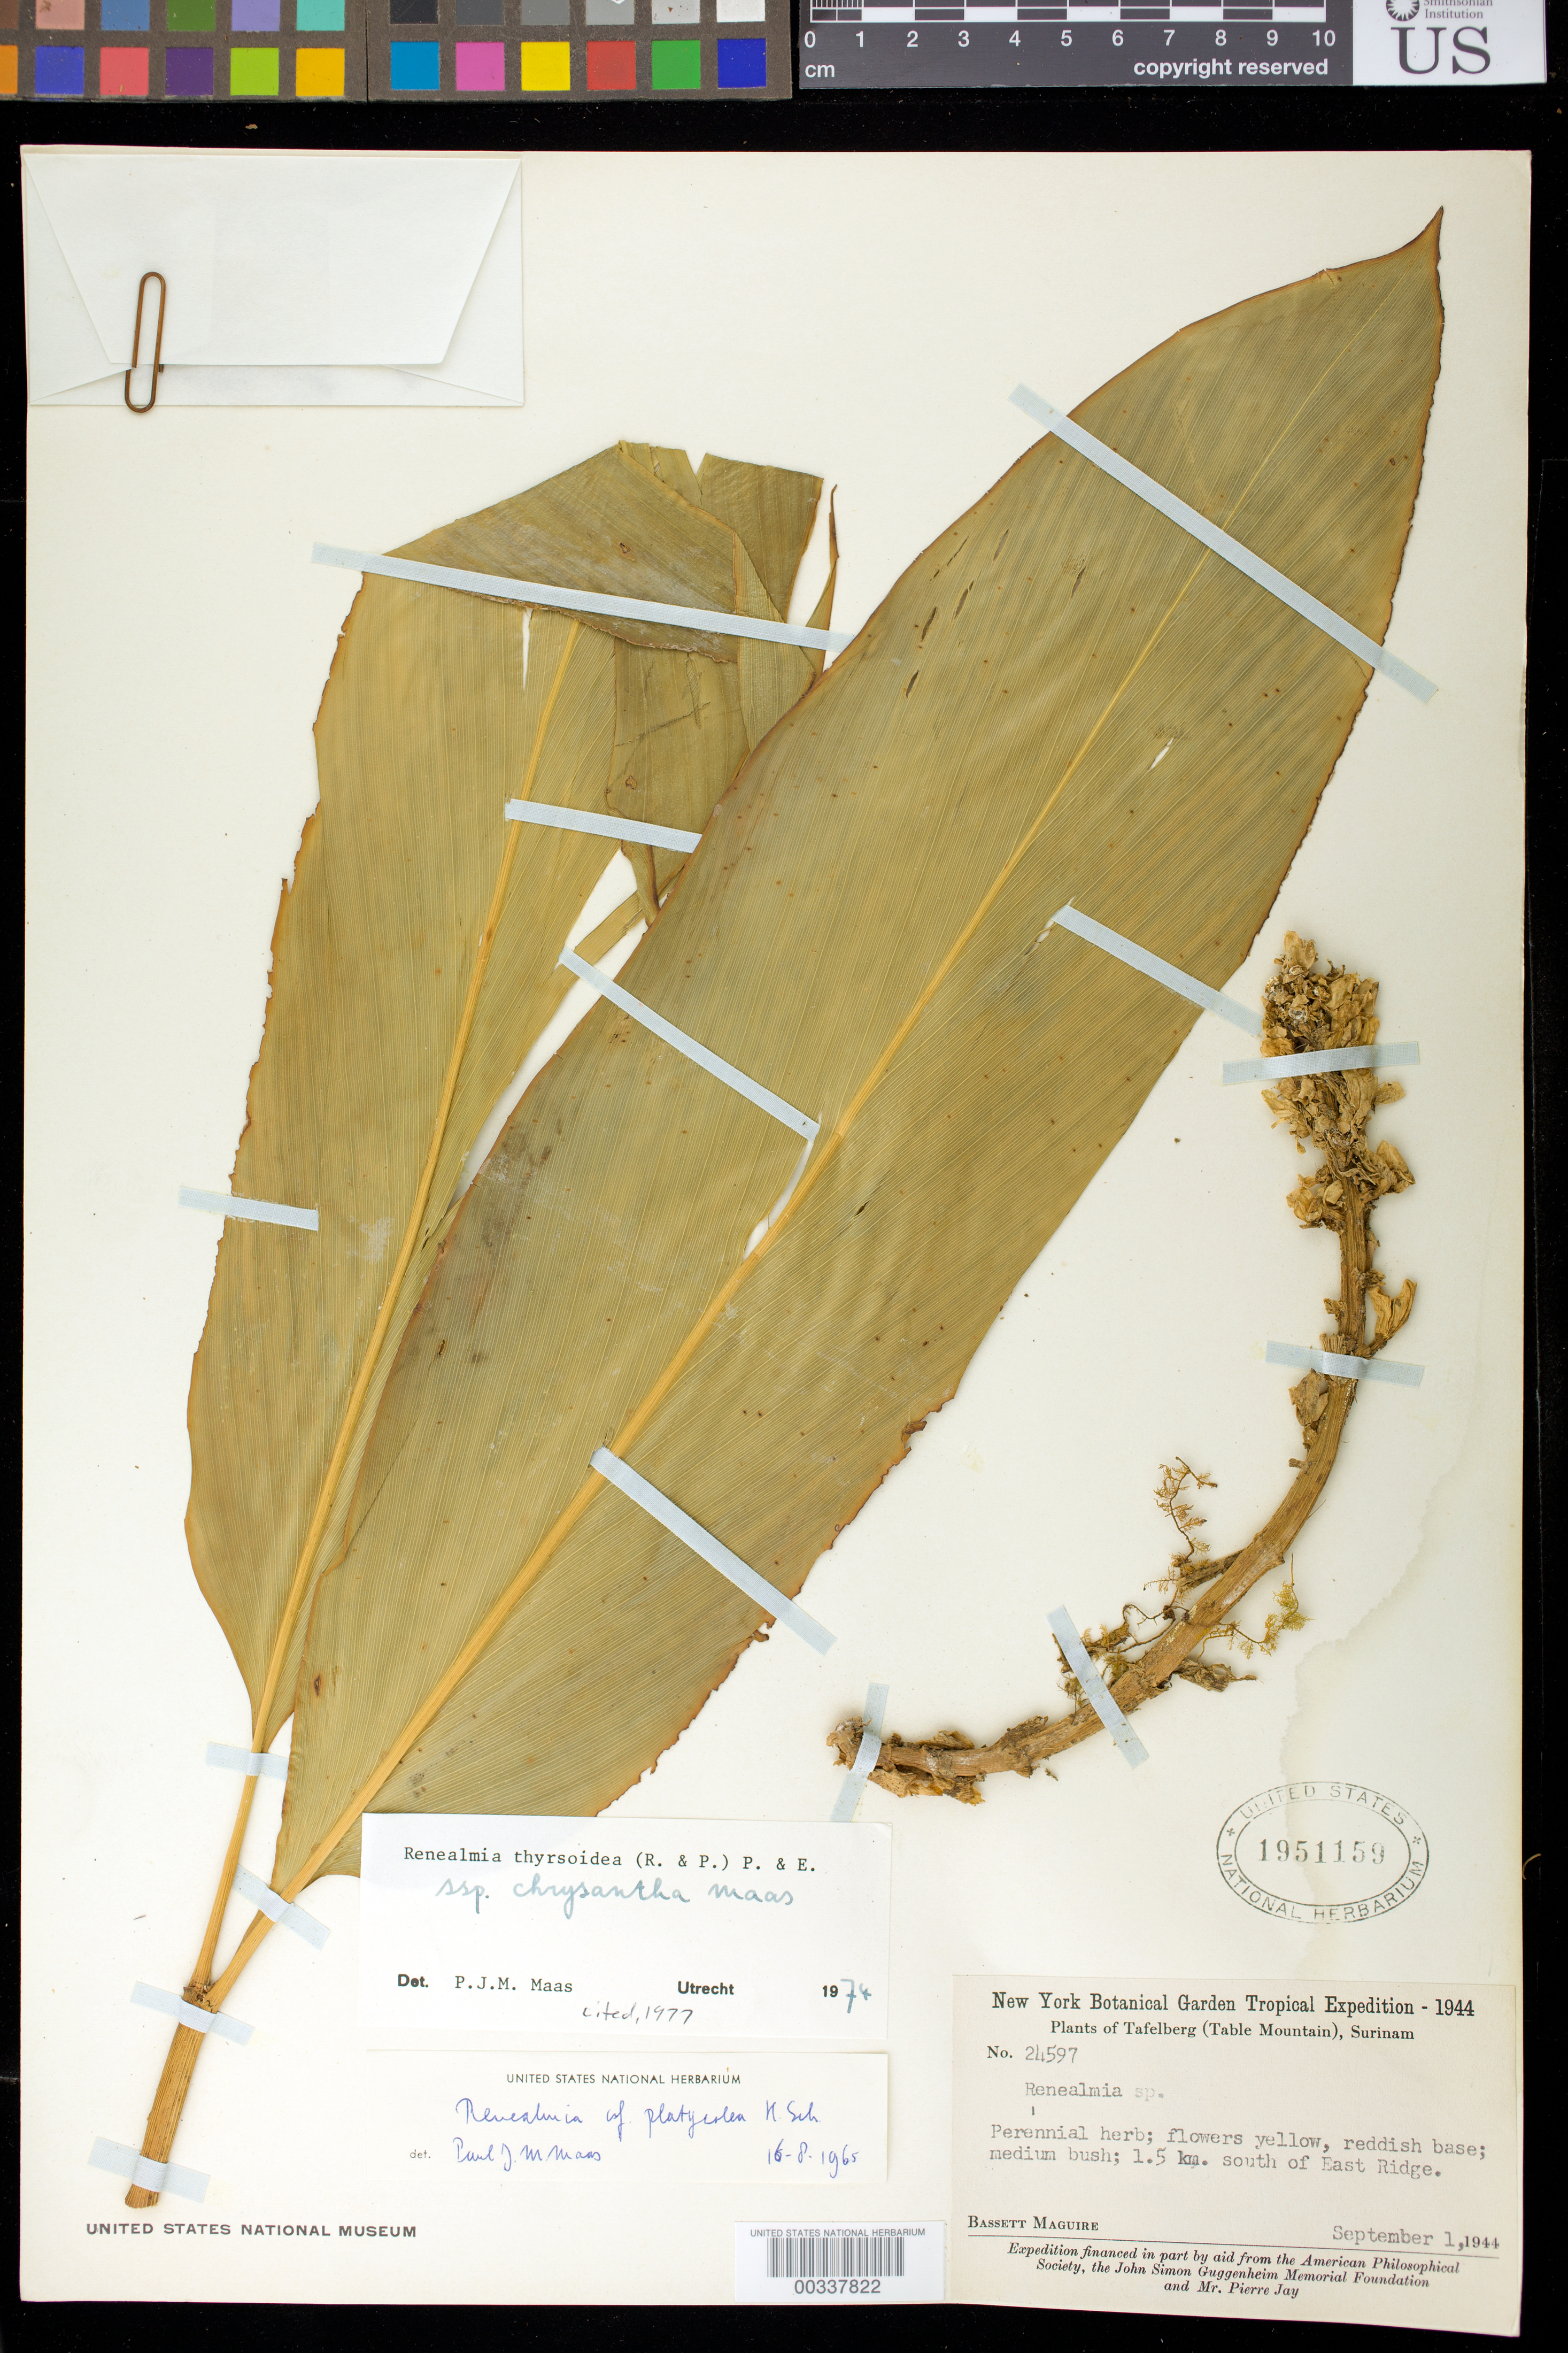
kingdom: Plantae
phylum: Tracheophyta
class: Liliopsida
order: Zingiberales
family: Zingiberaceae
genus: Renealmia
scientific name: Renealmia thyrsoidea subsp. chrysantha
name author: Maas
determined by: Maas, Paul J. M.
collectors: B. Maguire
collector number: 24597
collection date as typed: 01 Sep 1944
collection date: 1944-09-01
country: Suriname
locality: Plants of tafelberg (table mountain), 1.5 km s of east ridge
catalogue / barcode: US 1951159